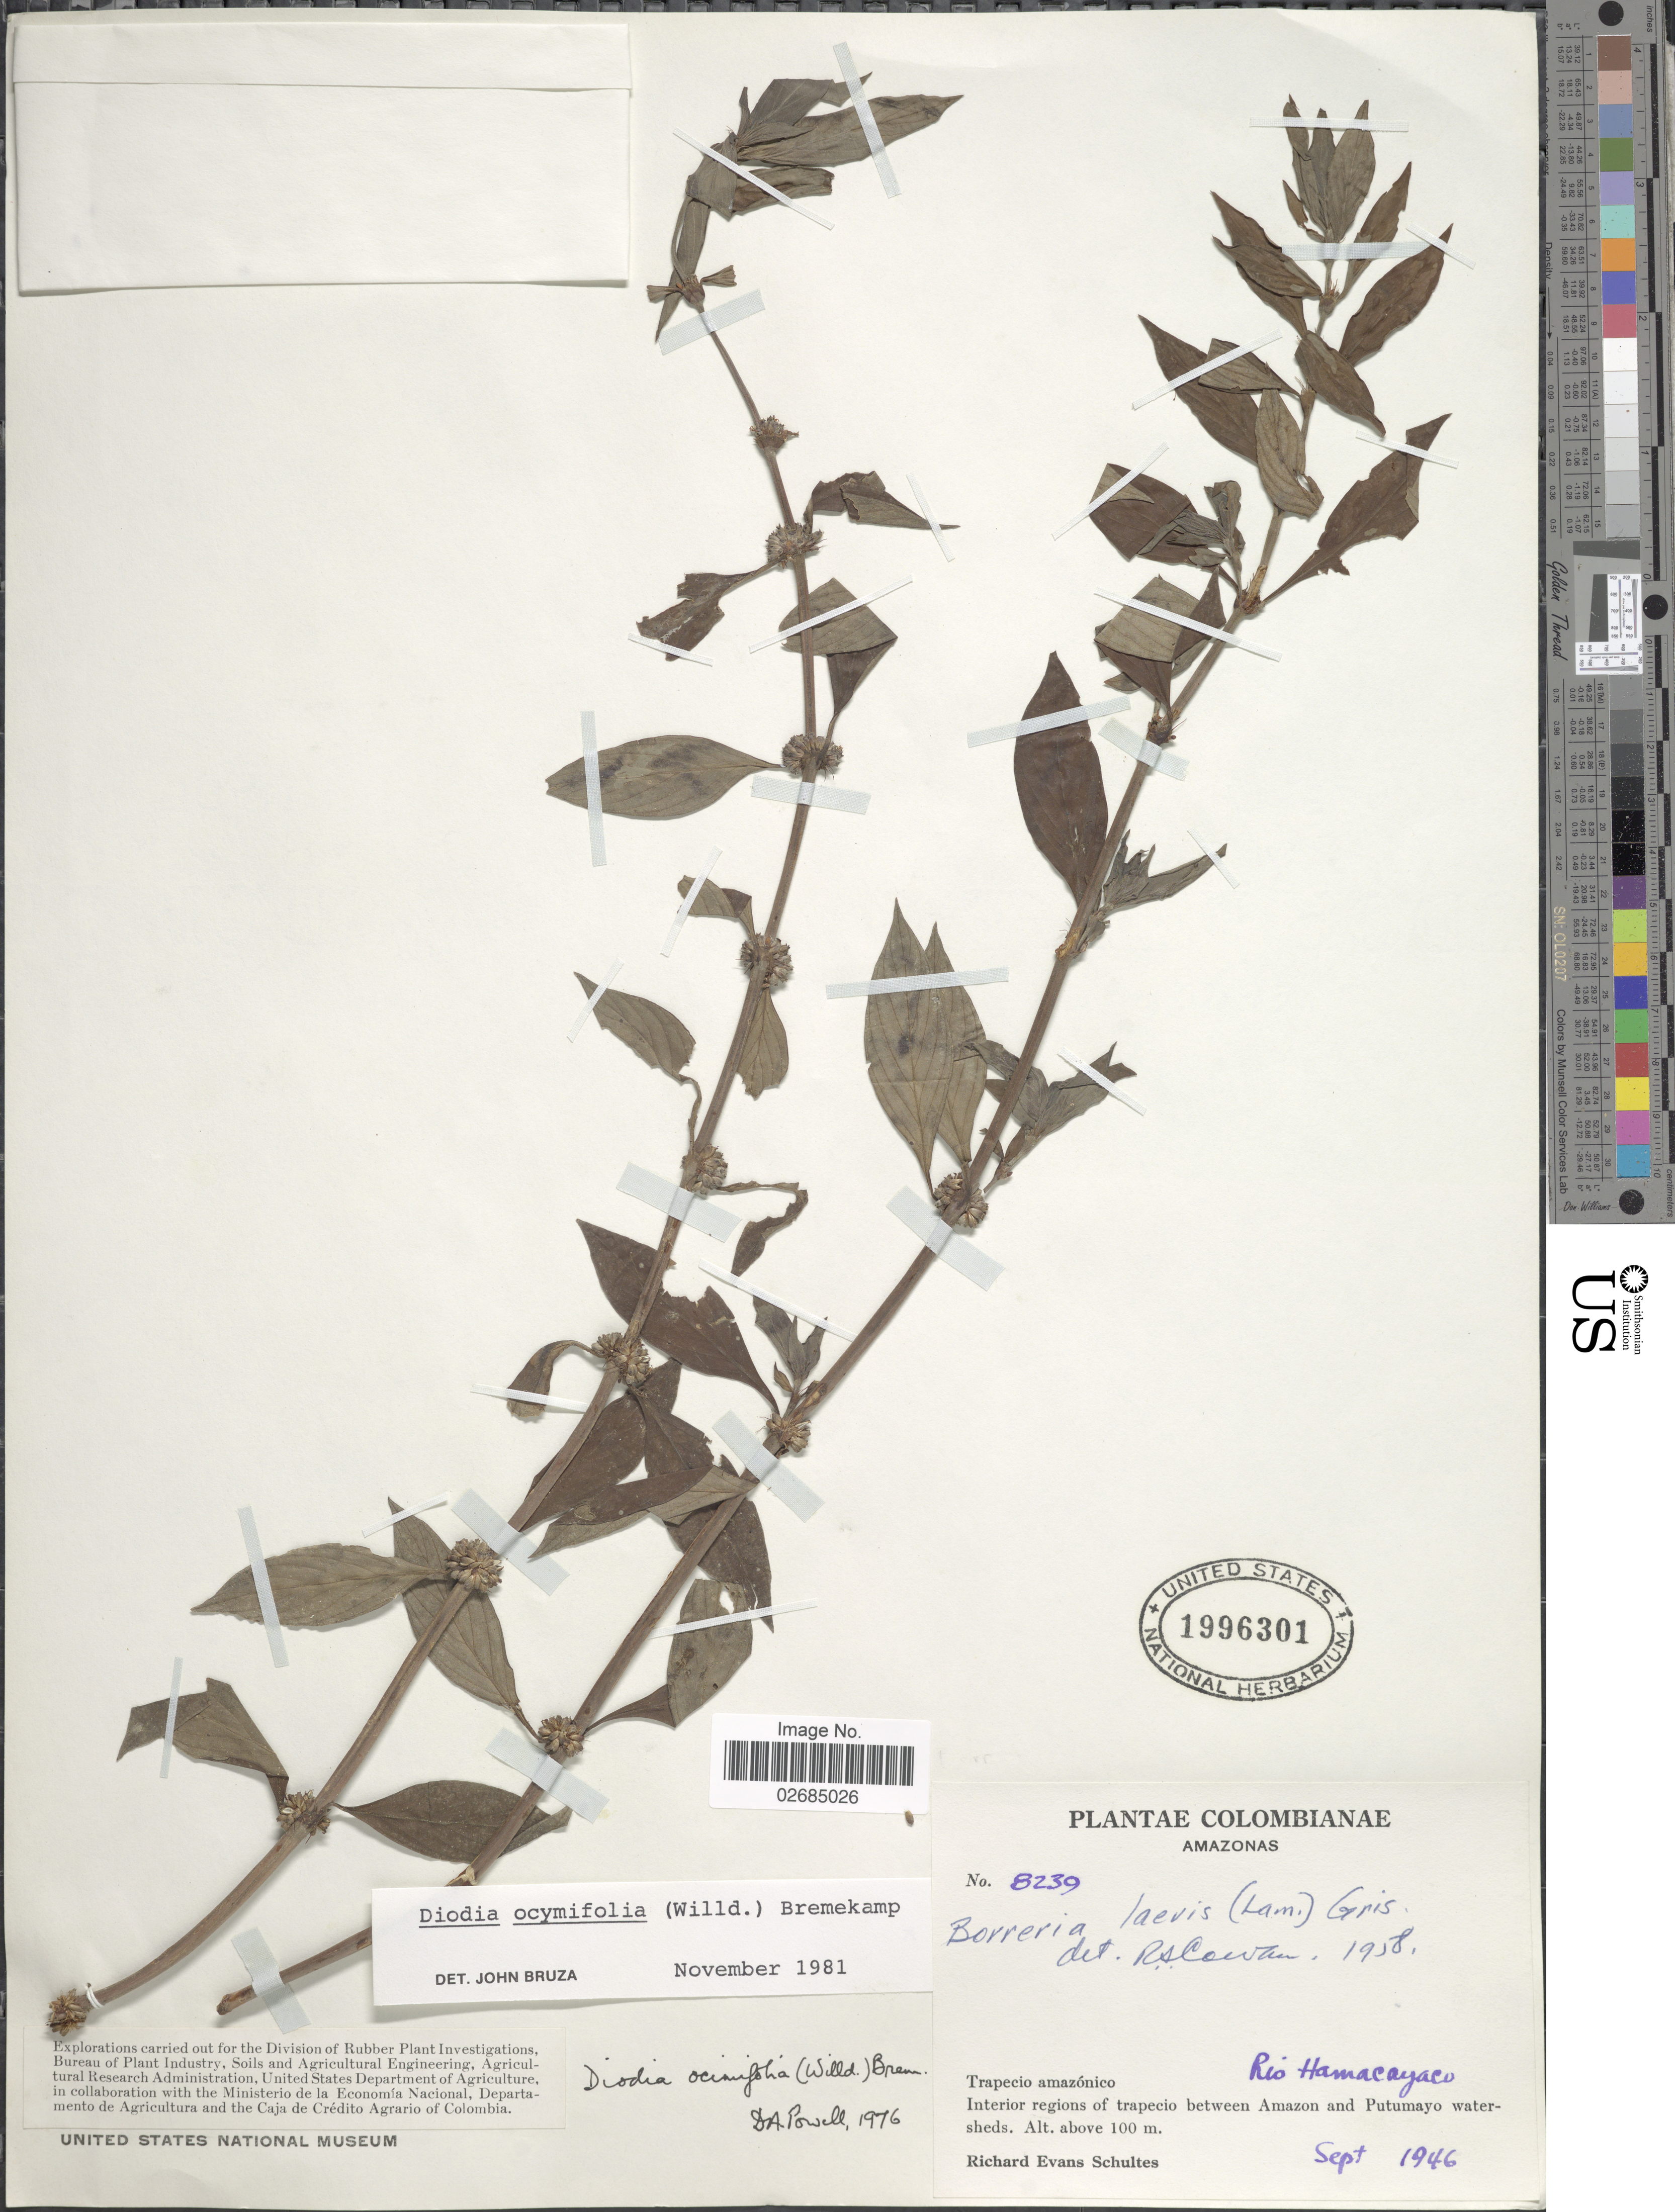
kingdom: Plantae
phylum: Tracheophyta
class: Magnoliopsida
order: Gentianales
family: Rubiaceae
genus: Diodia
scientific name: Diodia ocimifolia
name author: (Willd. ex Roem. & Schult.) Bremek.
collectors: R. E. Schultes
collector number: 8239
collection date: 1946-09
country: Colombia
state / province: Amazônas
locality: Trapecio amazonico. Interior regions of trapecio between Amazon and Putumayo watersheds.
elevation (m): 100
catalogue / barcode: US 1996301